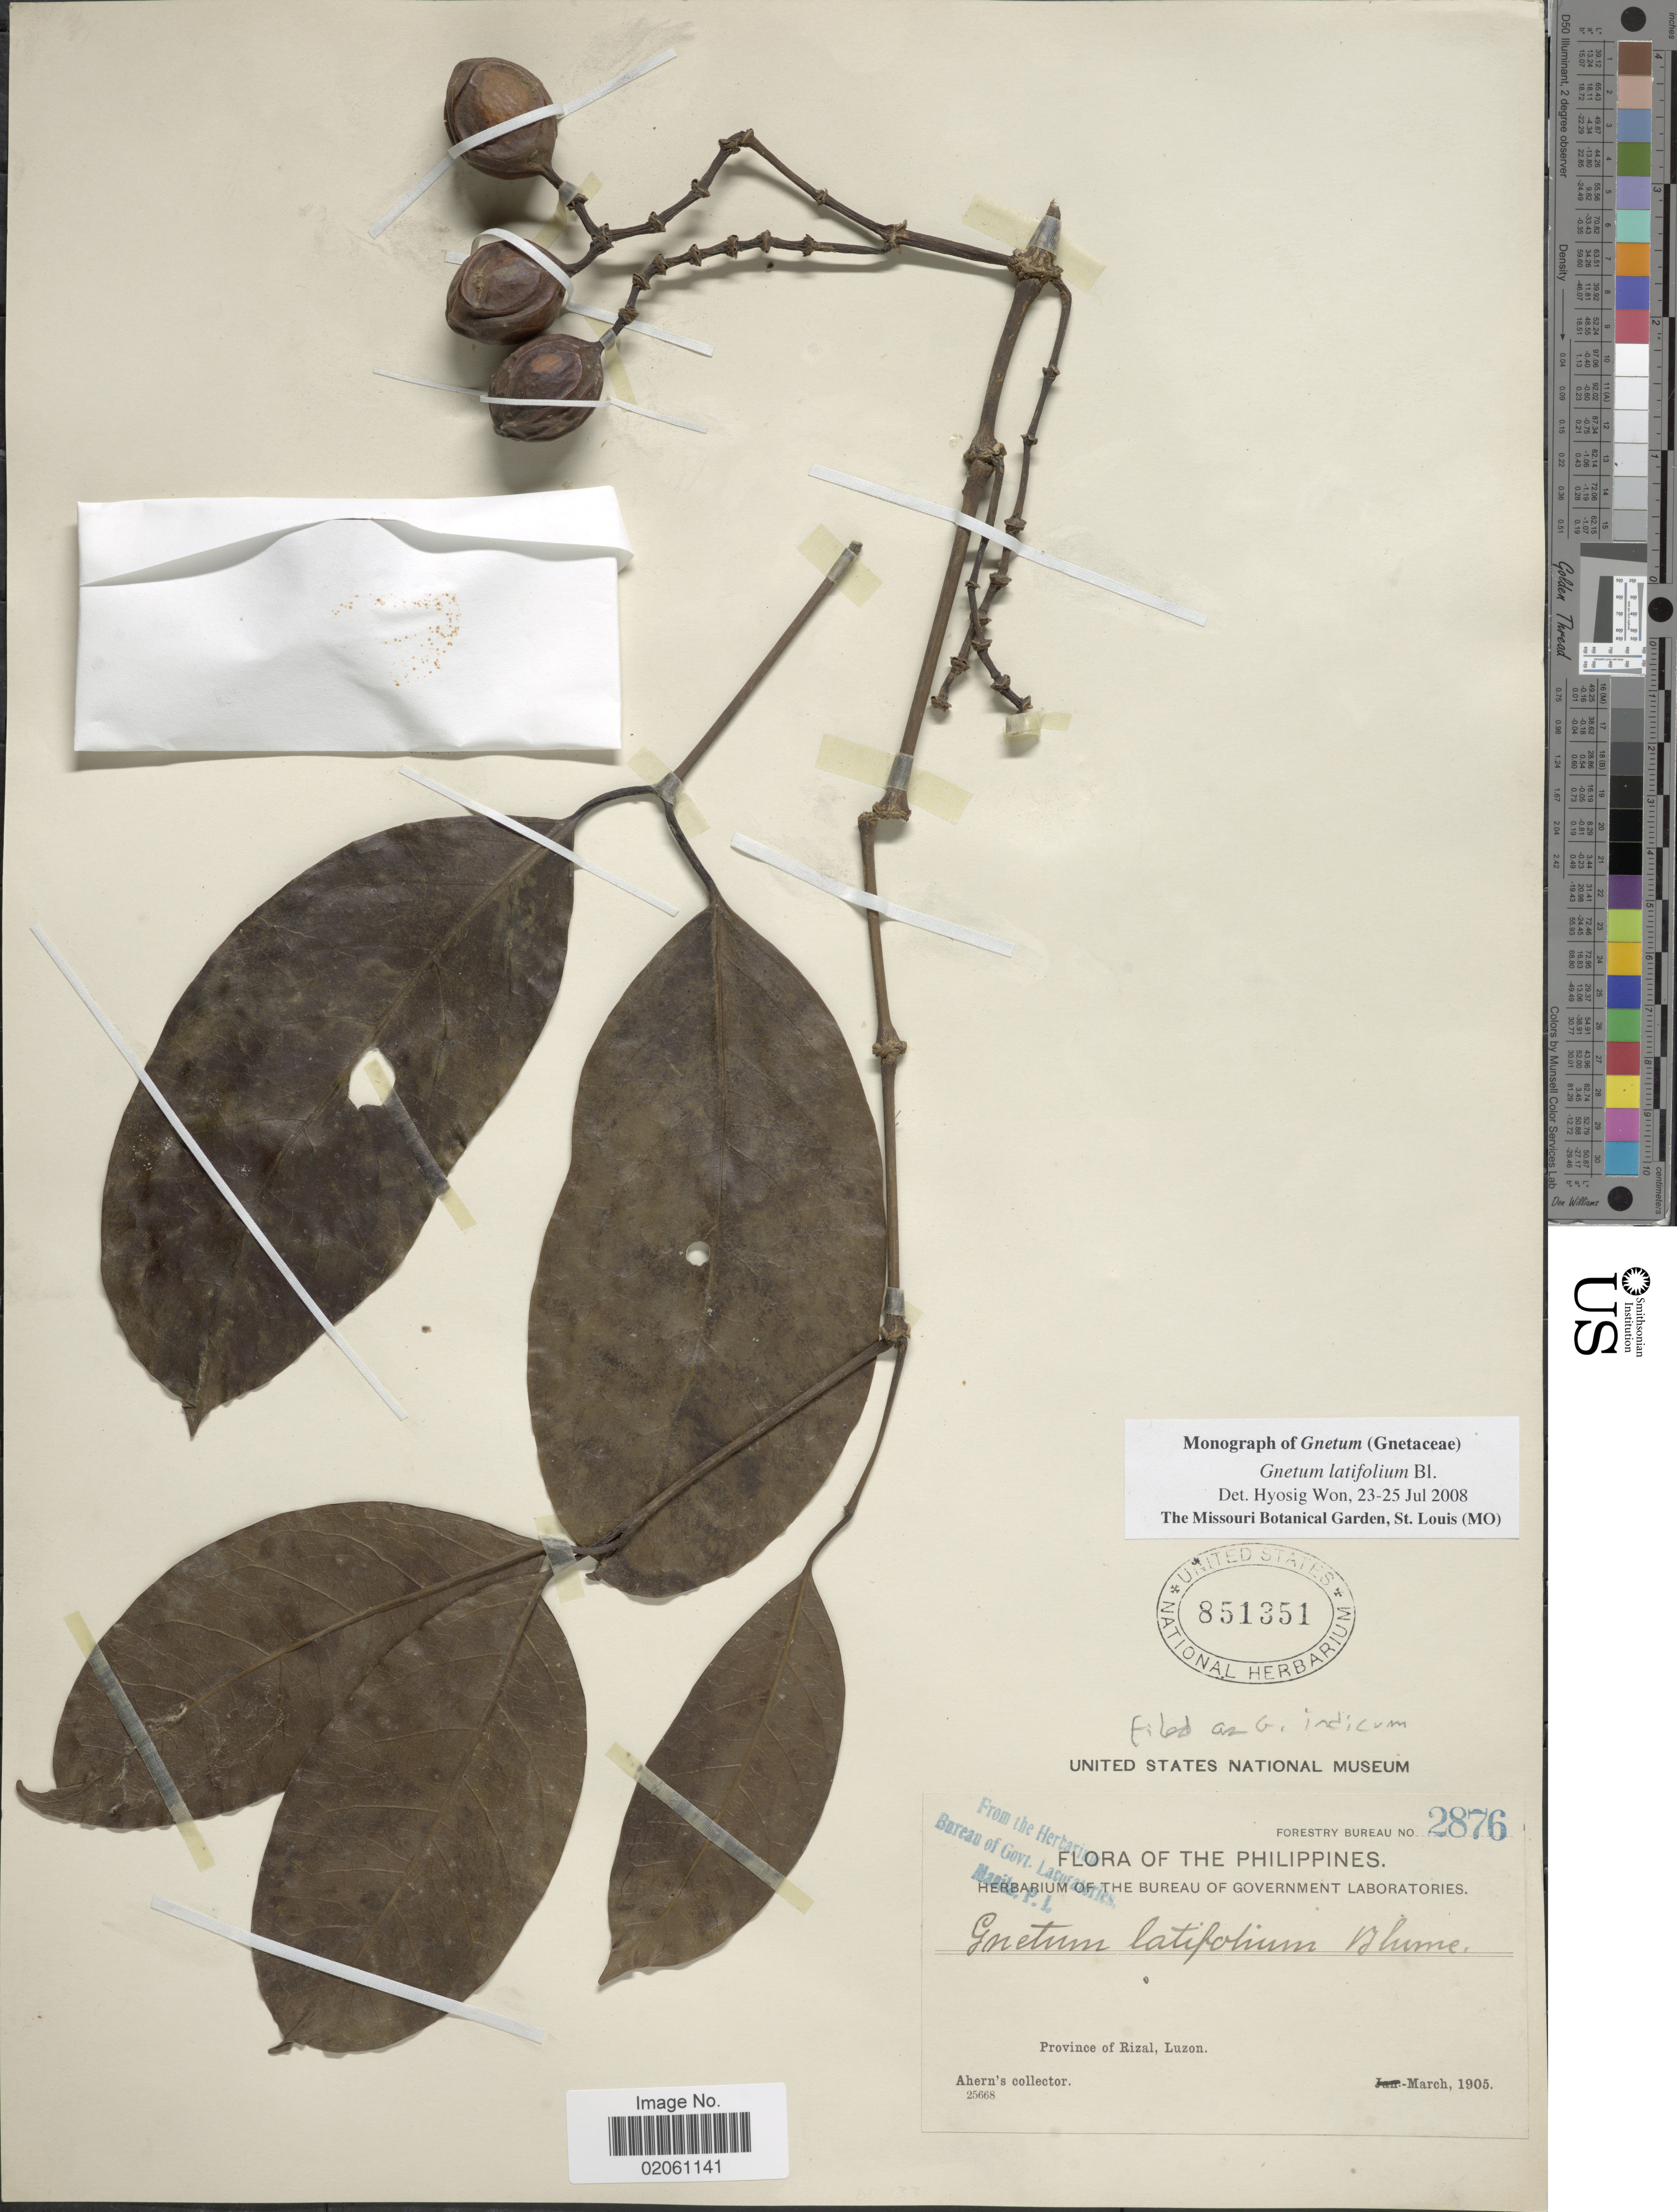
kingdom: Plantae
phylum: Tracheophyta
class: Gnetopsida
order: Gnetales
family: Gnetaceae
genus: Gnetum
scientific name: Gnetum indicum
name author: (Lour.) Merr.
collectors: Ahern's collector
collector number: Forestry Bureau 2876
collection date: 1905-03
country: Philippines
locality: Province of Rizal, Luzon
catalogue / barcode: US 851351